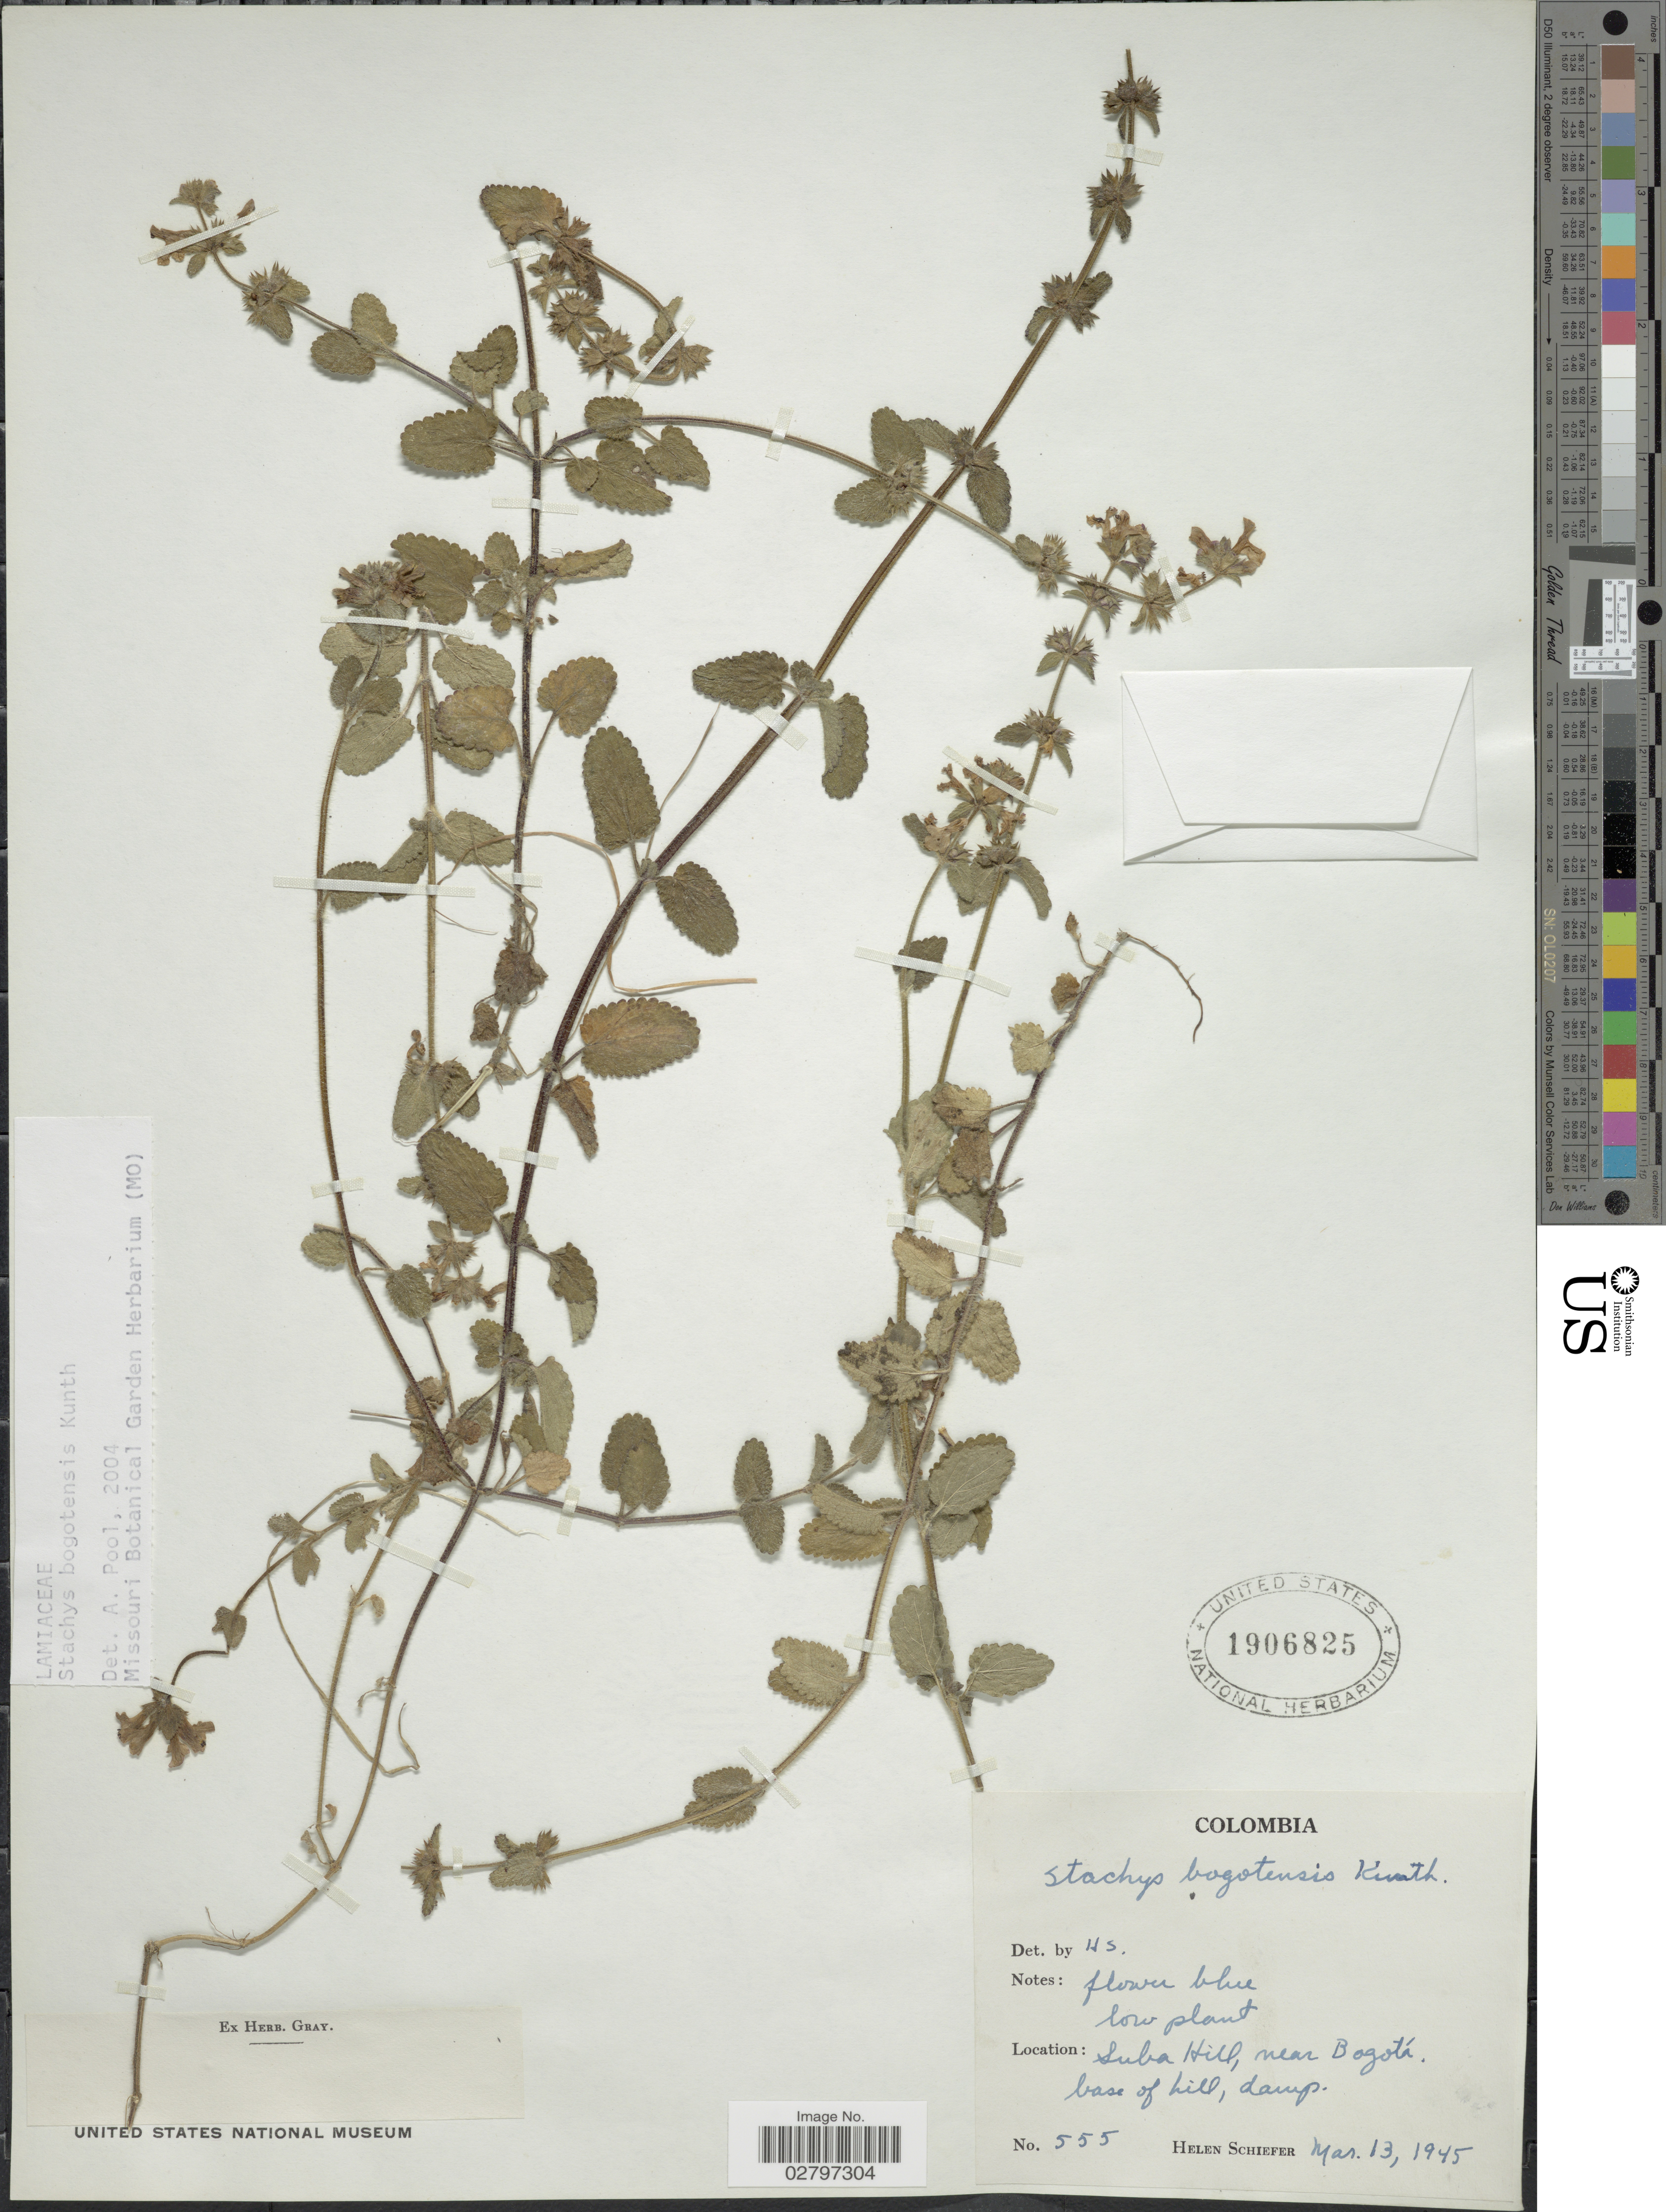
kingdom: Plantae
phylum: Tracheophyta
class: Magnoliopsida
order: Lamiales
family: Lamiaceae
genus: Stachys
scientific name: Stachys bogotensis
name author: Kunth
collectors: H. Schiefer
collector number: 555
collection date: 1945-03-13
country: Colombia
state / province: Bogota D.C.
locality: Suba Hill, near Bogotá, base of hill.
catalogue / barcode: US 1906825